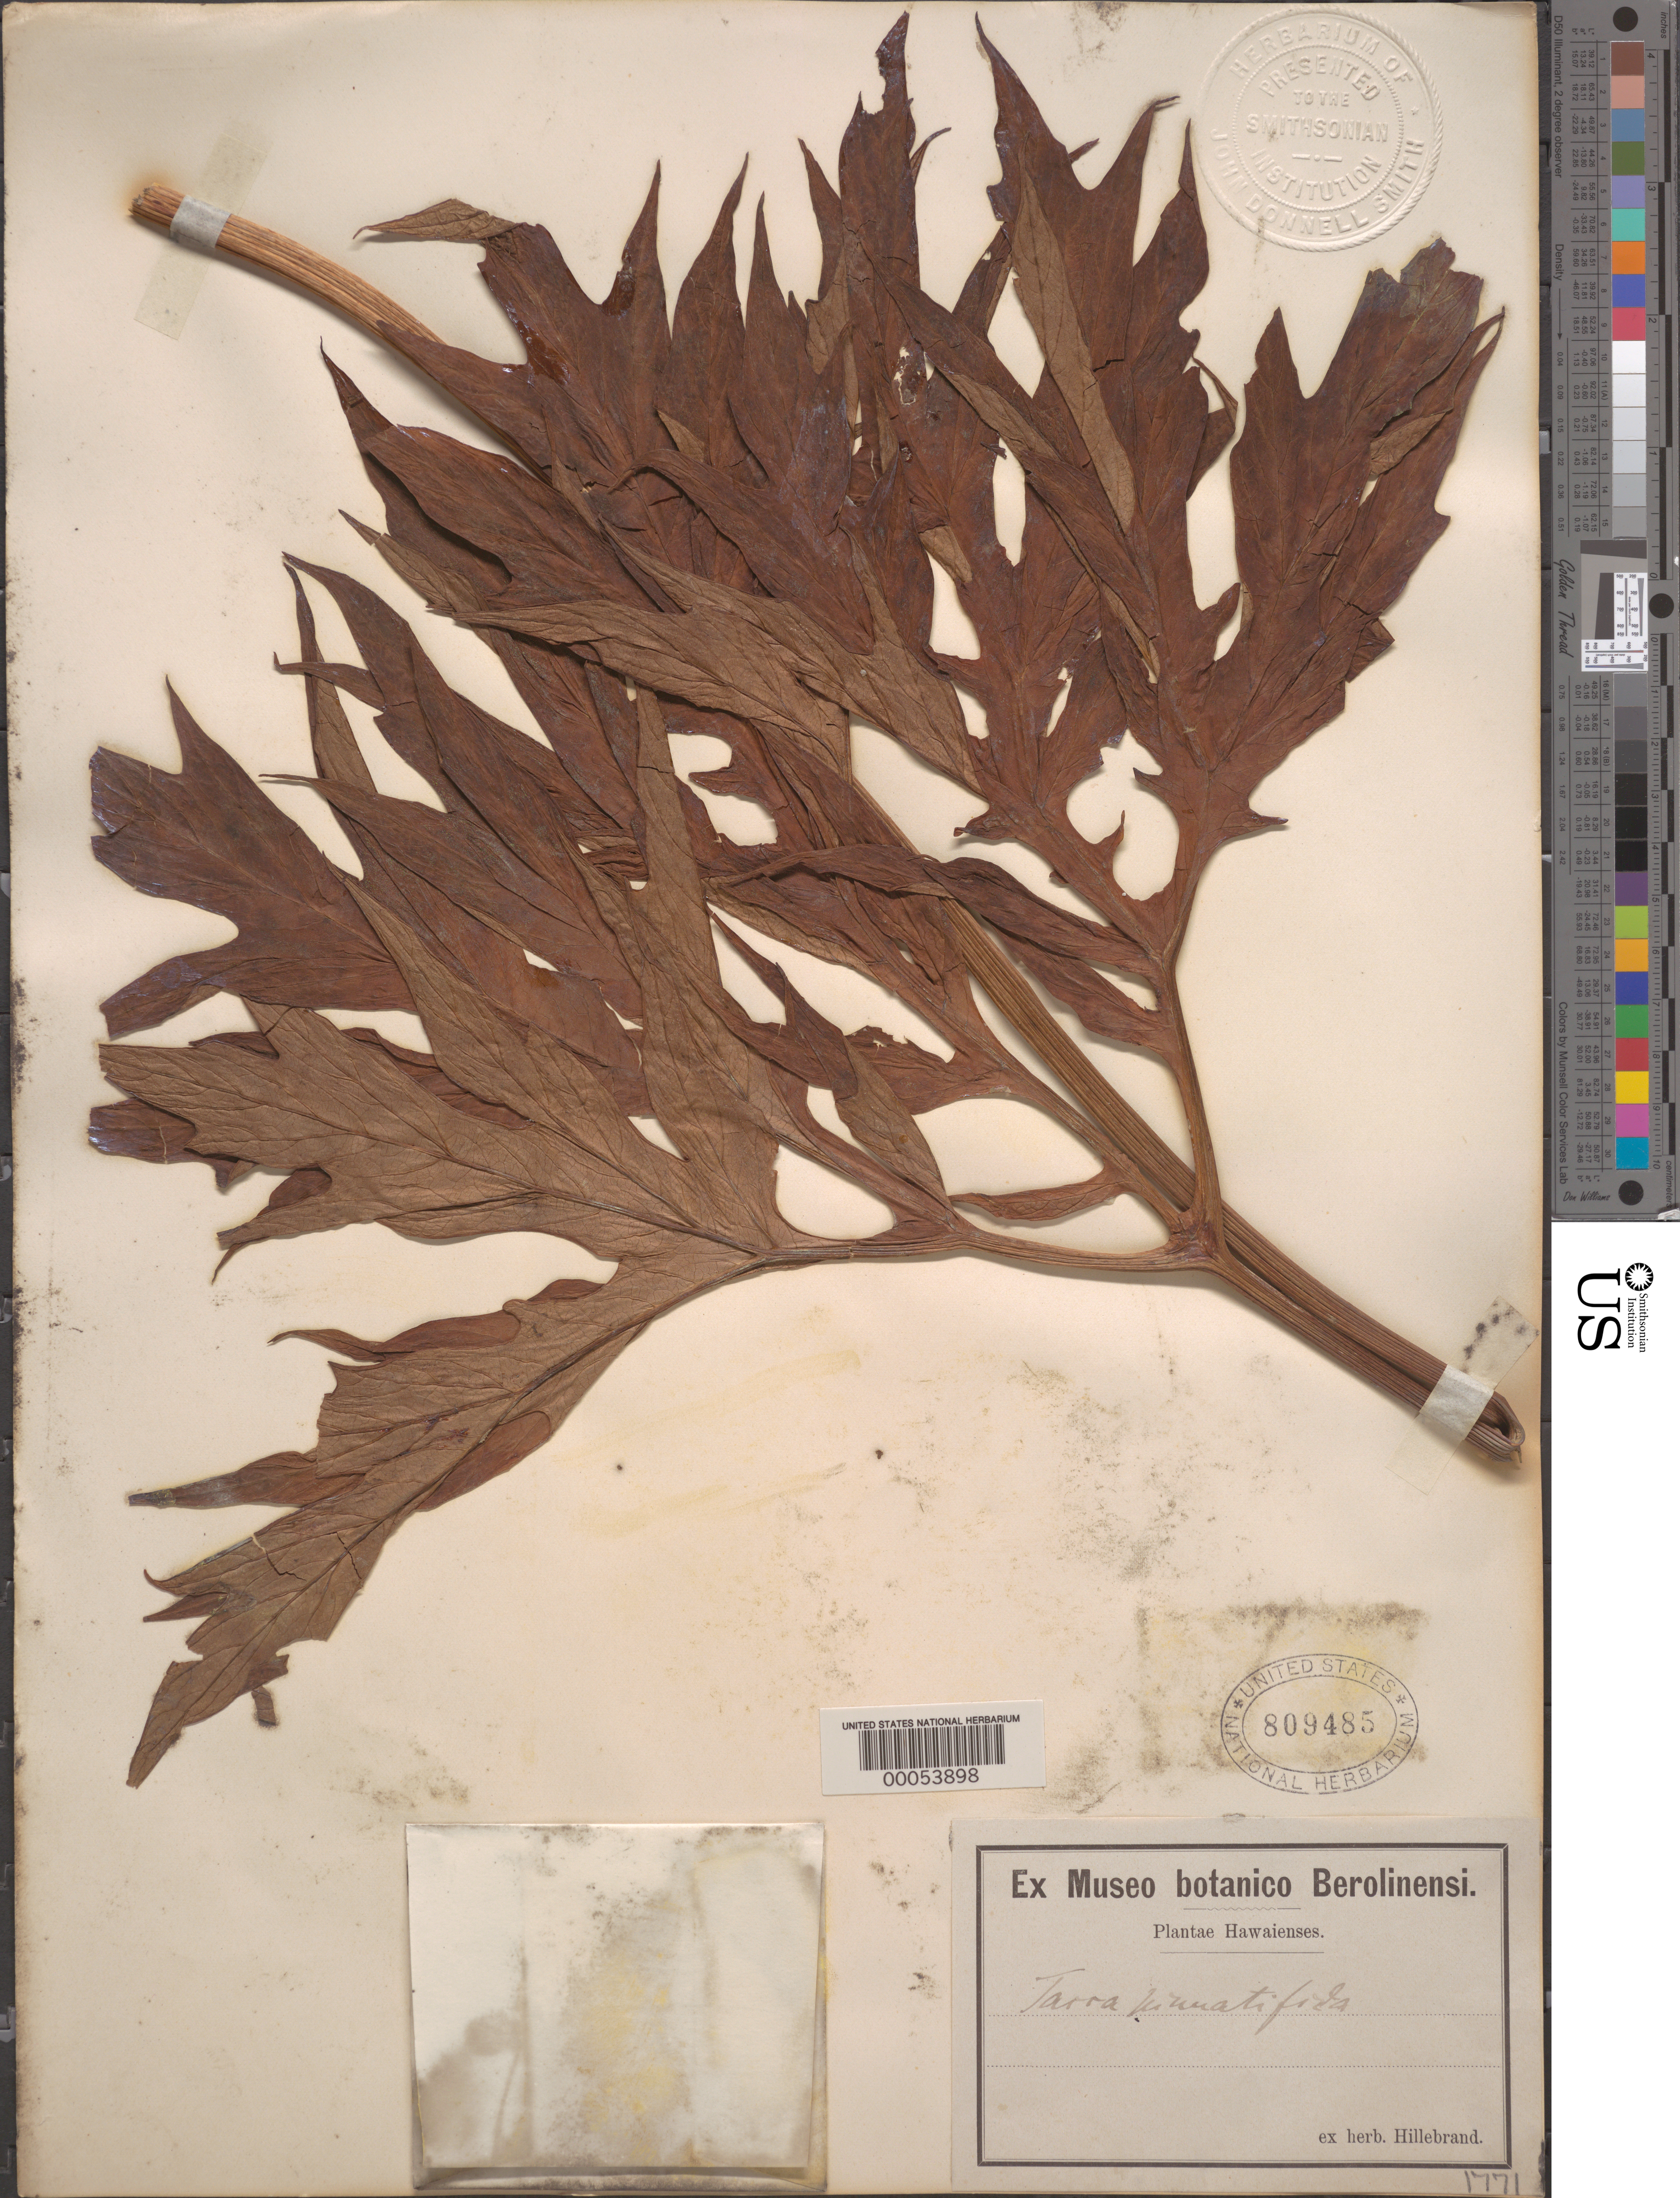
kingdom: Plantae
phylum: Tracheophyta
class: Liliopsida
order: Dioscoreales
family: Dioscoreaceae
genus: Tacca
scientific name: Tacca leontopetaloides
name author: (L.) Kuntze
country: United States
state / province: Hawaii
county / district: Maui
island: Maui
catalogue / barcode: US 809485